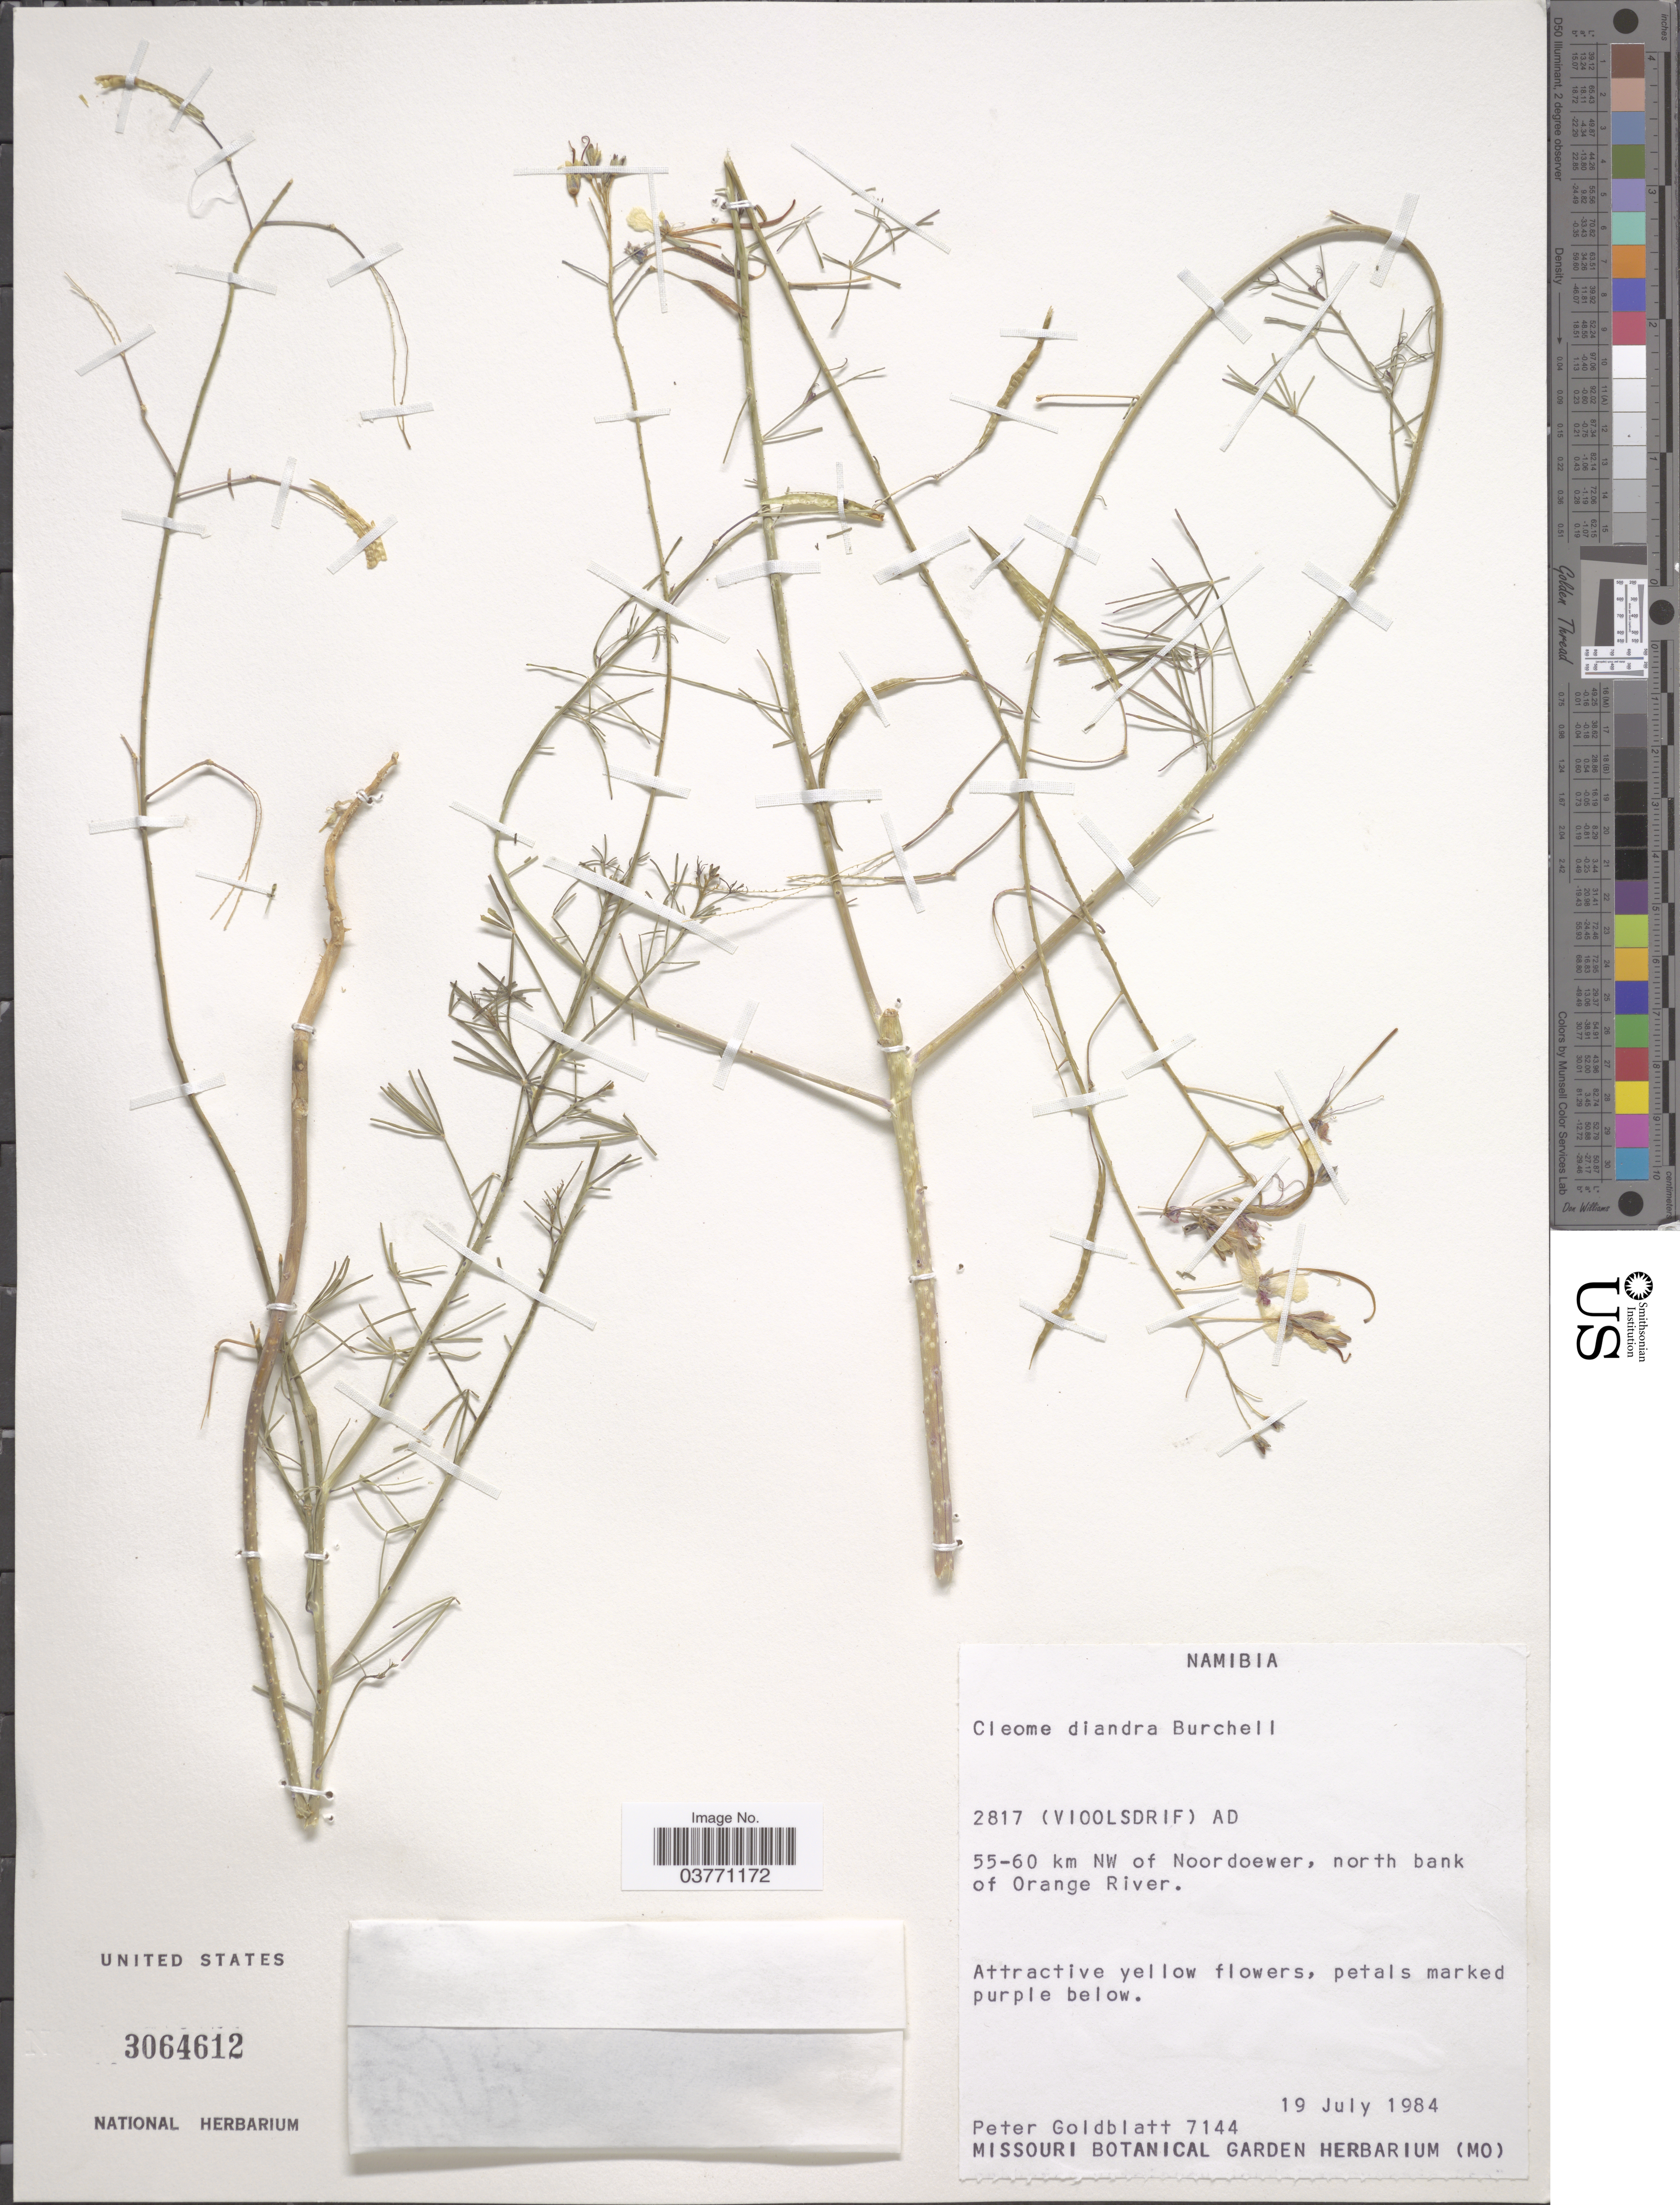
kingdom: Plantae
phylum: Tracheophyta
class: Magnoliopsida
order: Brassicales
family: Cleomaceae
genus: Coalisina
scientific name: Coalisina angustifolia var. diandra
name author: (Burch.) Roalson & J.C. Hall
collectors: P. Goldblatt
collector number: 7144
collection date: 1984-07-19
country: Namibia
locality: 2817 (VIOOLSDRIF) AD. 55-60 km NW of Noordoewer, north bank of Orange River.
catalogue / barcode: US 3064612